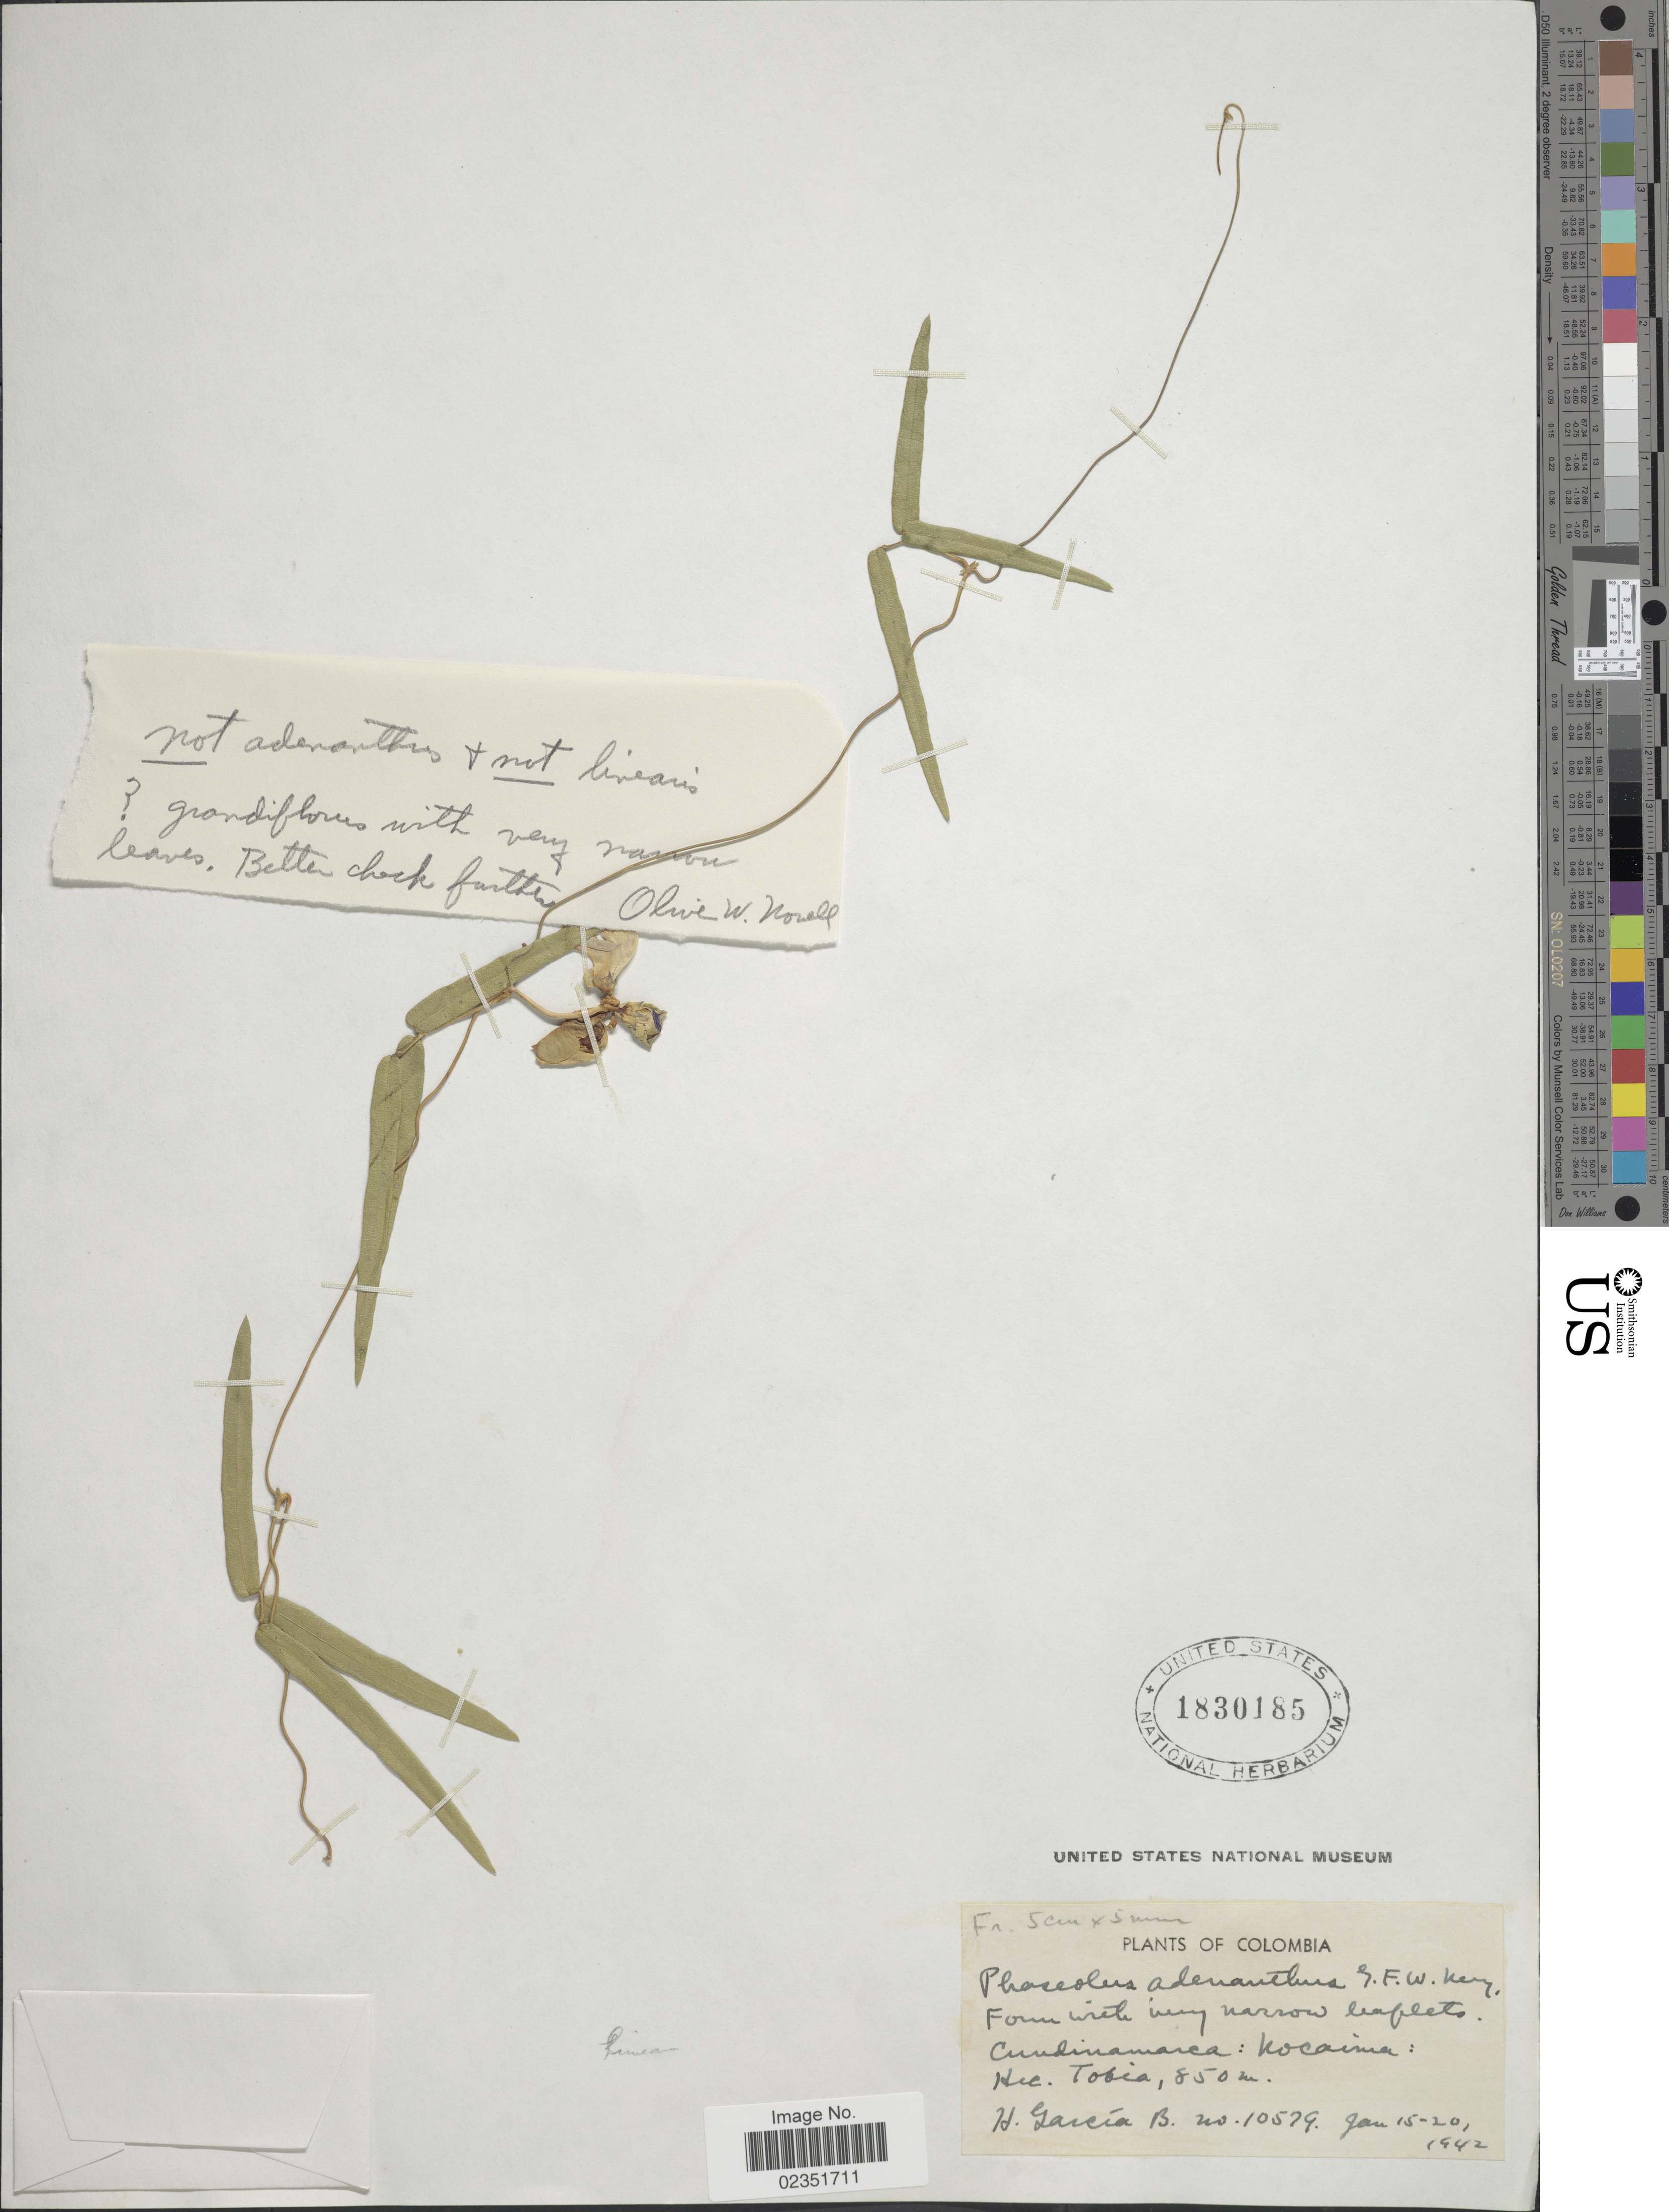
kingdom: Plantae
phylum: Tracheophyta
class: Magnoliopsida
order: Fabales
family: Fabaceae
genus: Phaseolus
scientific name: Phaseolus sp.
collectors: H. García Barriga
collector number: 10579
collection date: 1942-01-15/1942-01-20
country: Colombia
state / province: Cundinamarca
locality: Rocaima, Hec. Tobia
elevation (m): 850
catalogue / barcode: US 1830185